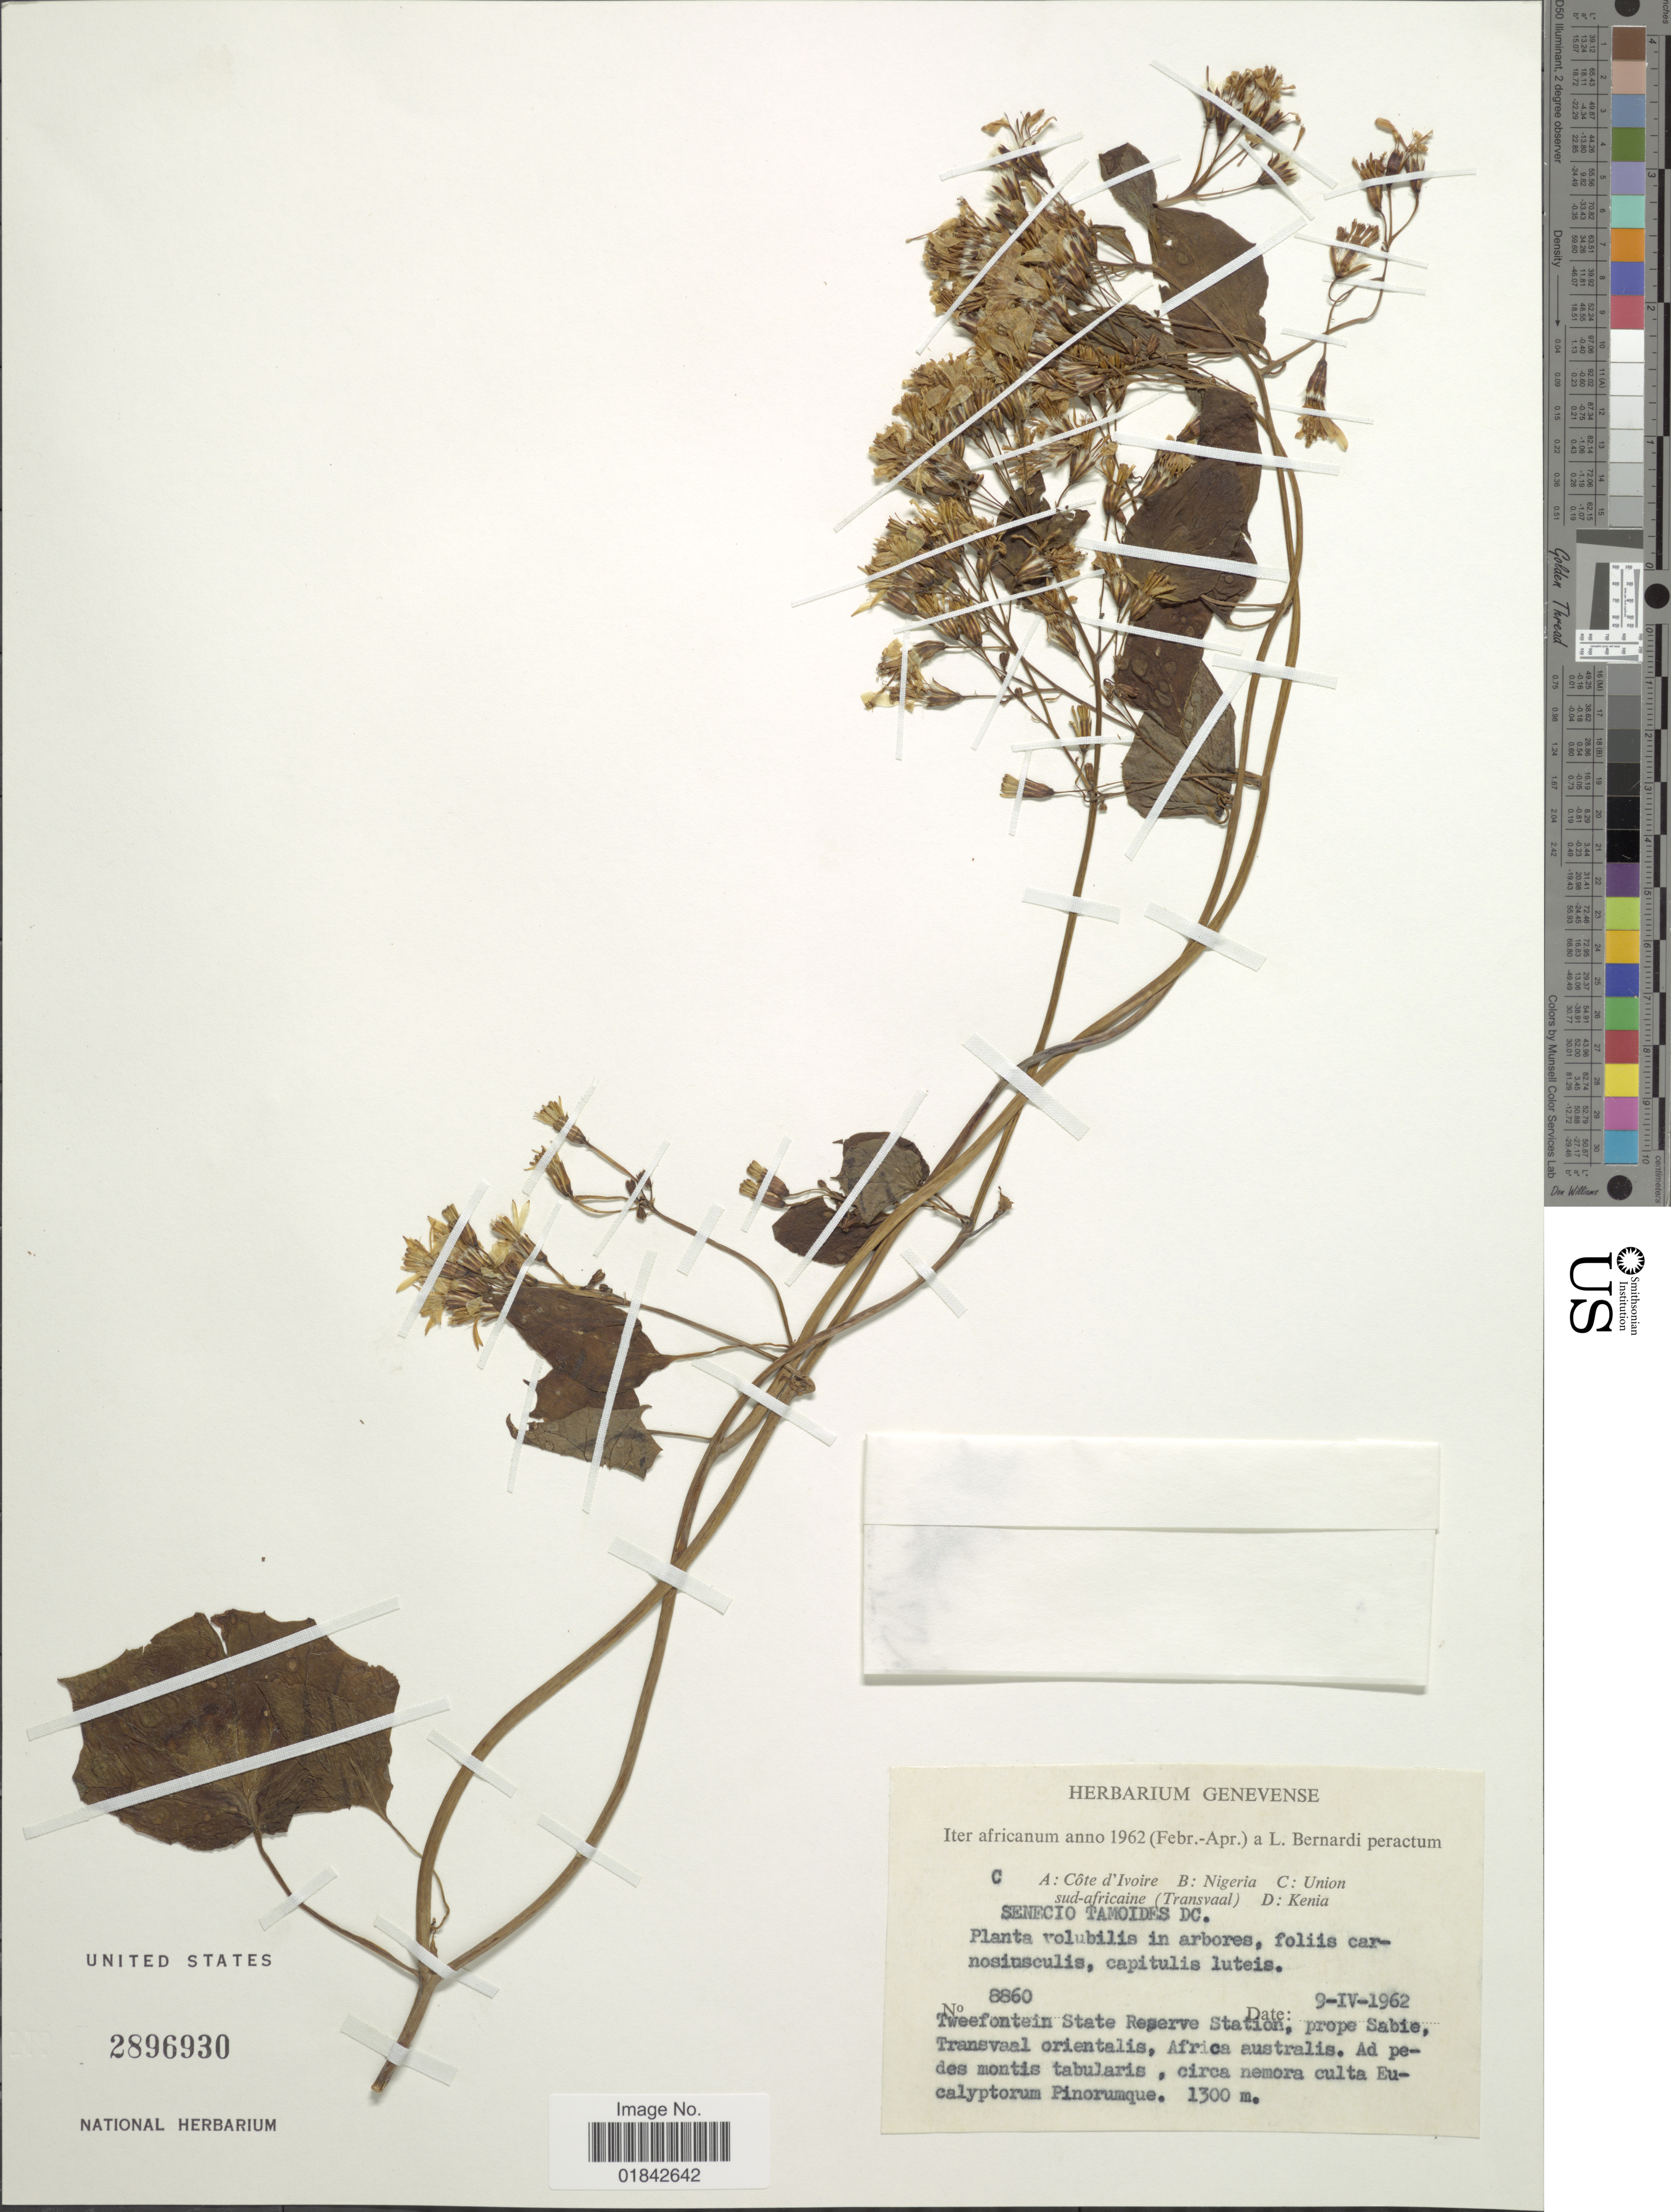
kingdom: Plantae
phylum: Tracheophyta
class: Magnoliopsida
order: Asterales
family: Asteraceae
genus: Senecio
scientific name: Senecio tamoides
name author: DC.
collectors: L. Bernardi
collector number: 8860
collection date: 1962-04-09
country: South Africa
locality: Tweefontein State Reserve Station, prope Sabie, Transvaal orientalis, Africa australis, Union sud-aricaine (Transvaal)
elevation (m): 1300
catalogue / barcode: US 2896930